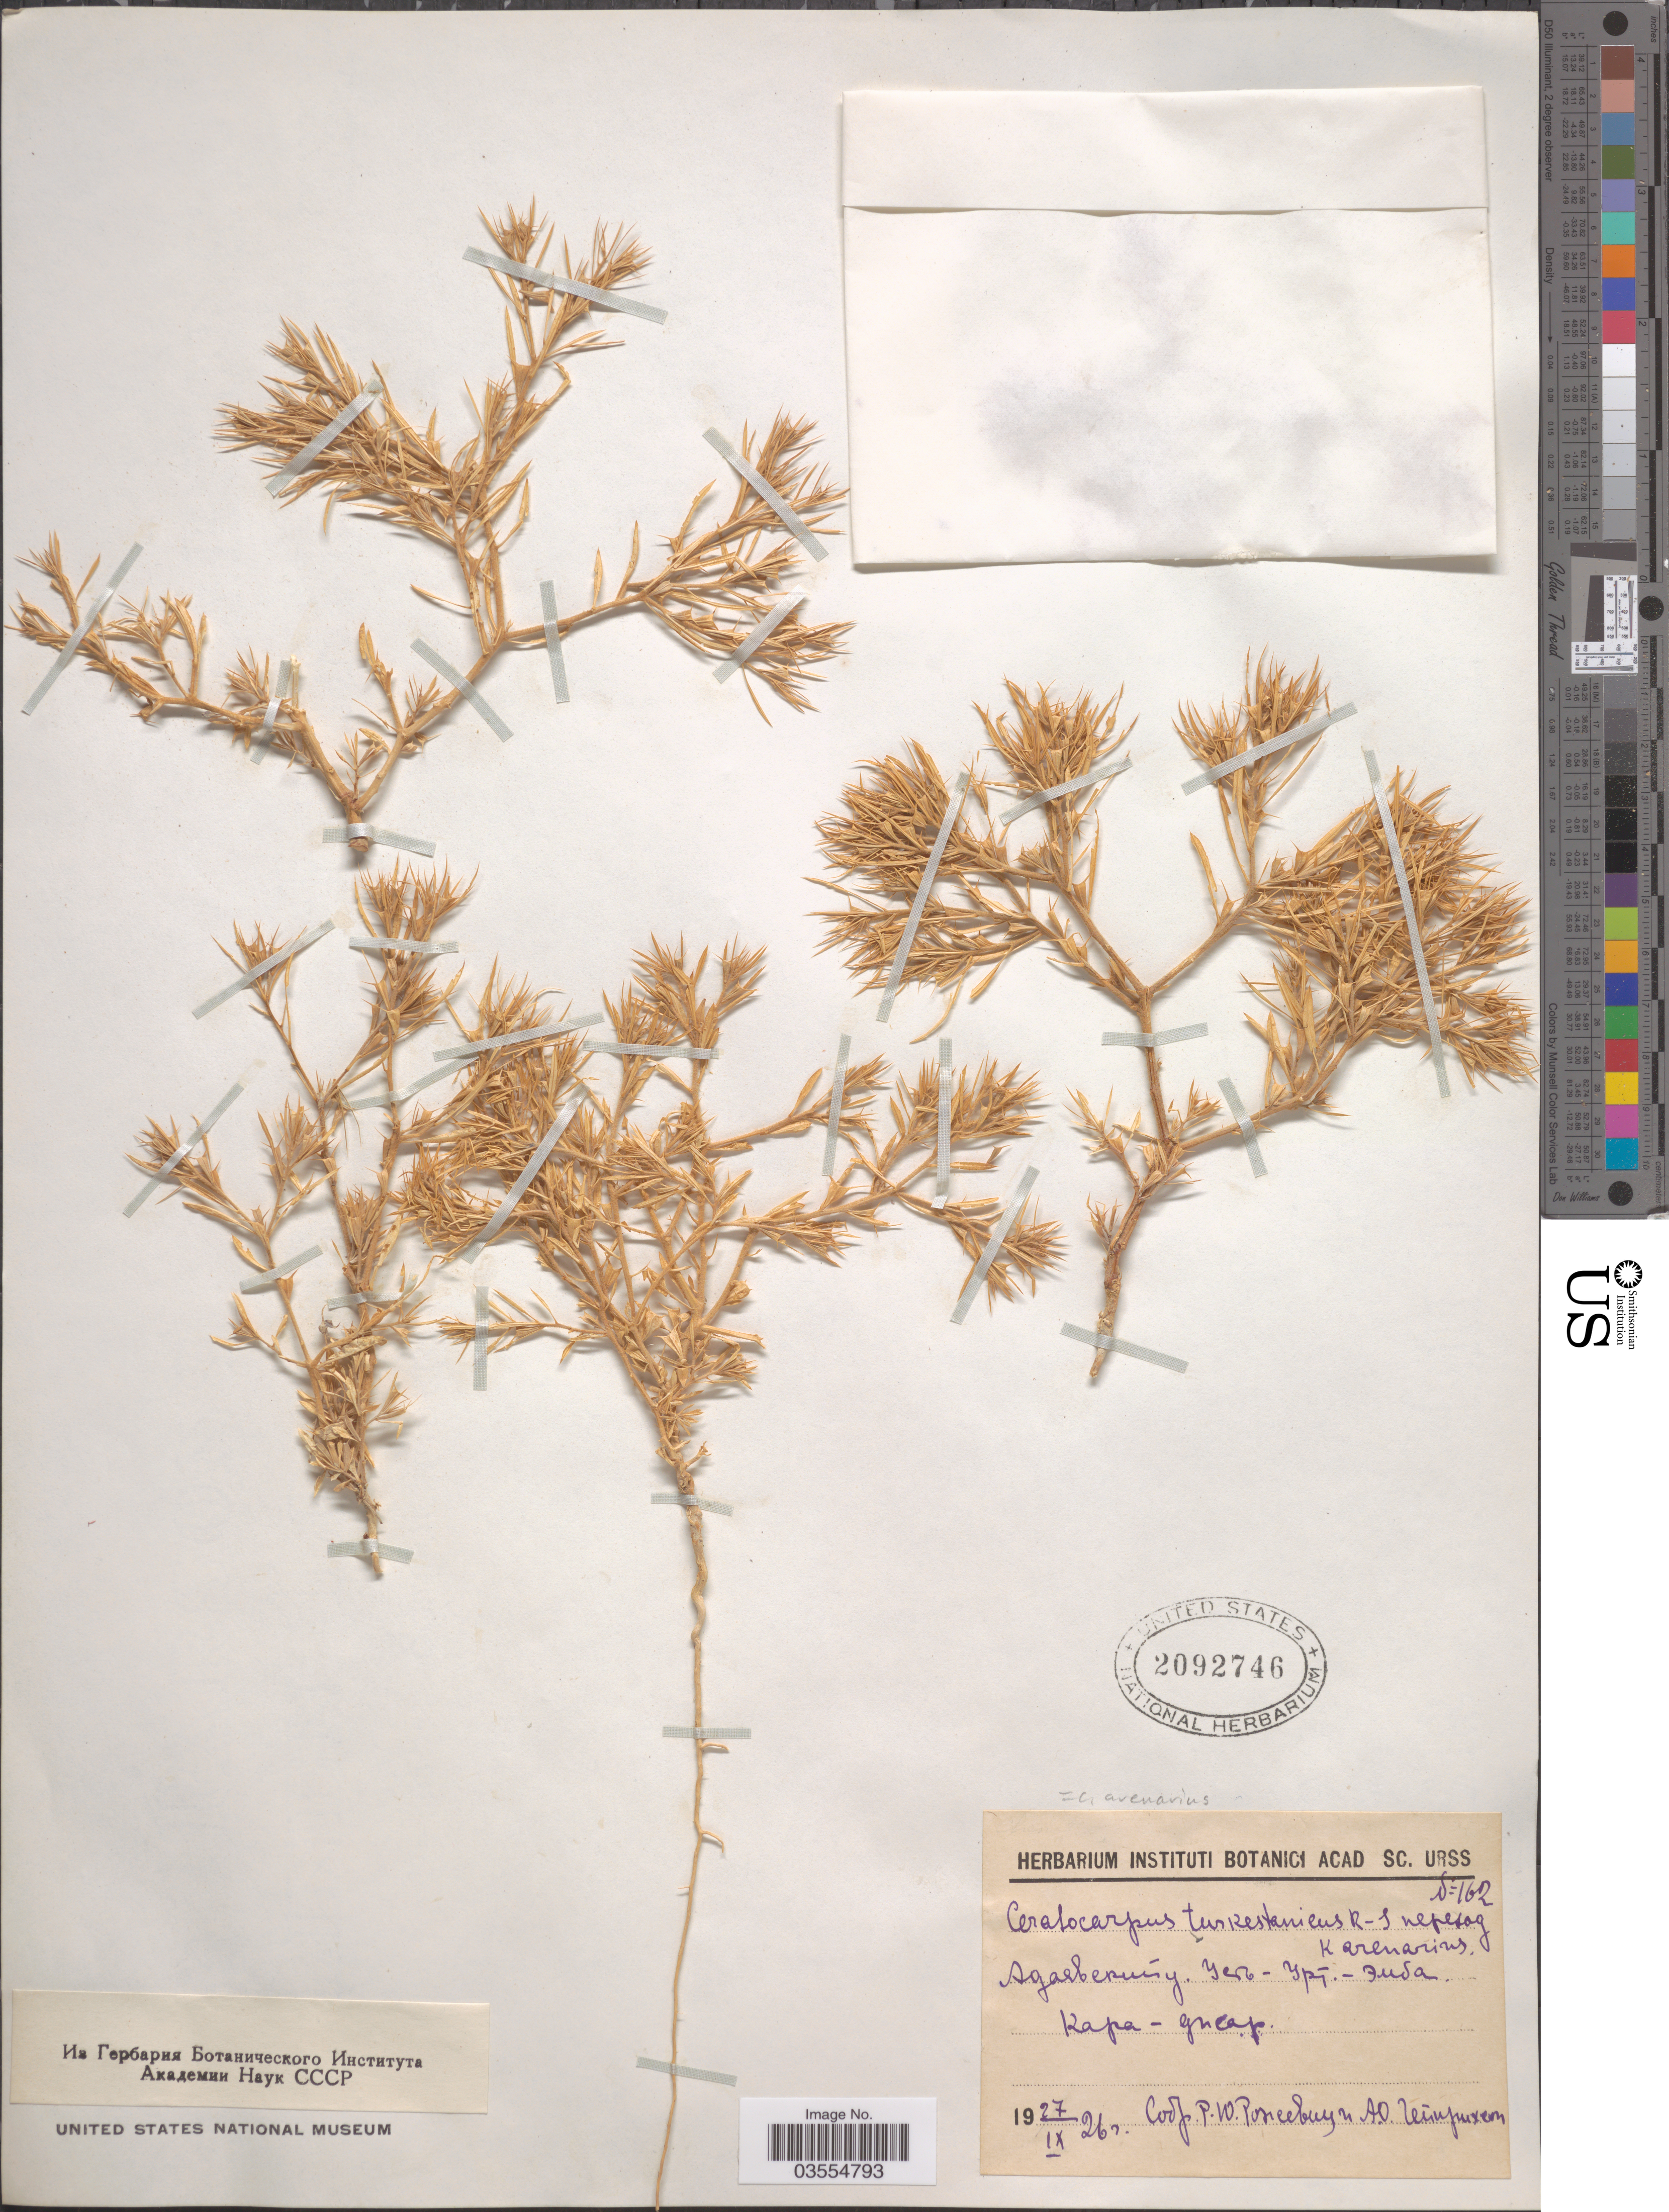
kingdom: Plantae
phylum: Tracheophyta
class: Magnoliopsida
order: Caryophyllales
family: Amaranthaceae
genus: Ceratocarpus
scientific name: Ceratocarpus arenarius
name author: L.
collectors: R. Rozhevits & A. Geinrihson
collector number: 162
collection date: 1926-09-27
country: Kazakhstan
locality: Ustyurt, Emba, Kara-Dzhar.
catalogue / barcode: US 2092746